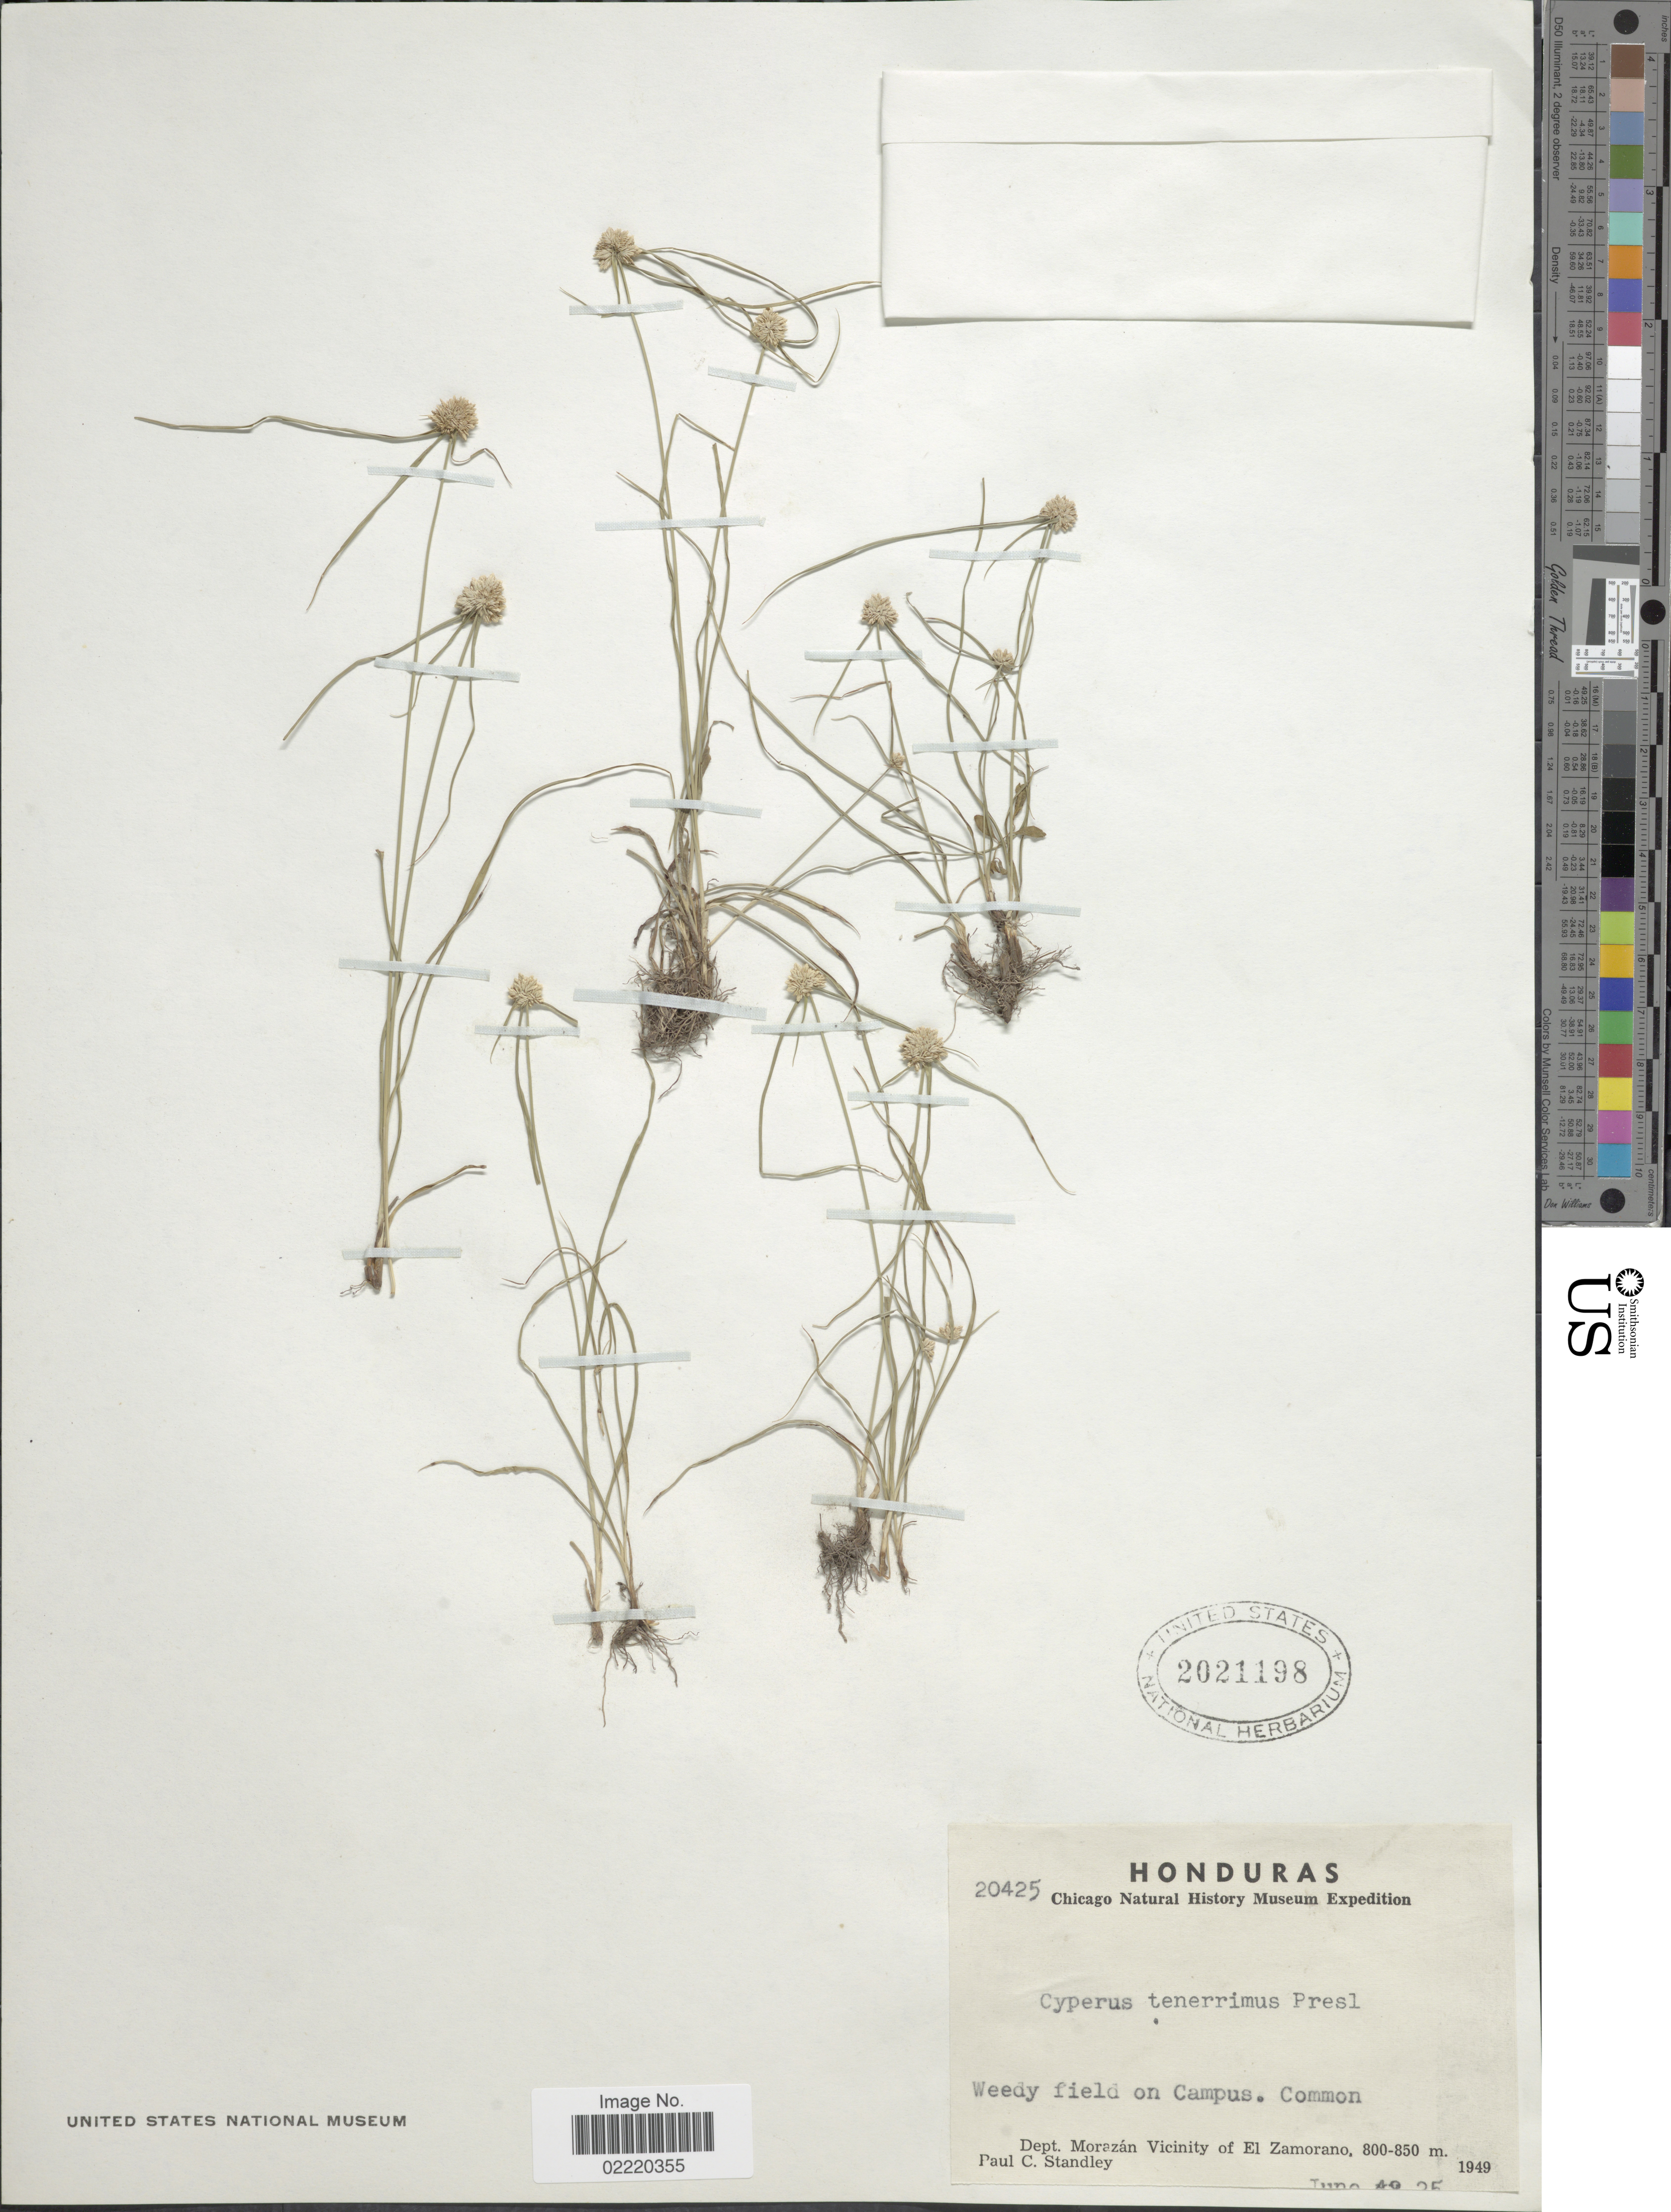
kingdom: Plantae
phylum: Tracheophyta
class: Liliopsida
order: Poales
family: Cyperaceae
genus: Cyperus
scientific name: Cyperus tenerrimus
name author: J. Presl & C. Presl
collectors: P. C. Standley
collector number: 20425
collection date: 1949-06-25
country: Honduras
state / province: Fco. Morazán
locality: Weedy field on Campus, Dept. Morazan Vicinity of El Zamorano.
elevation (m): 800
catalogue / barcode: US 2021198